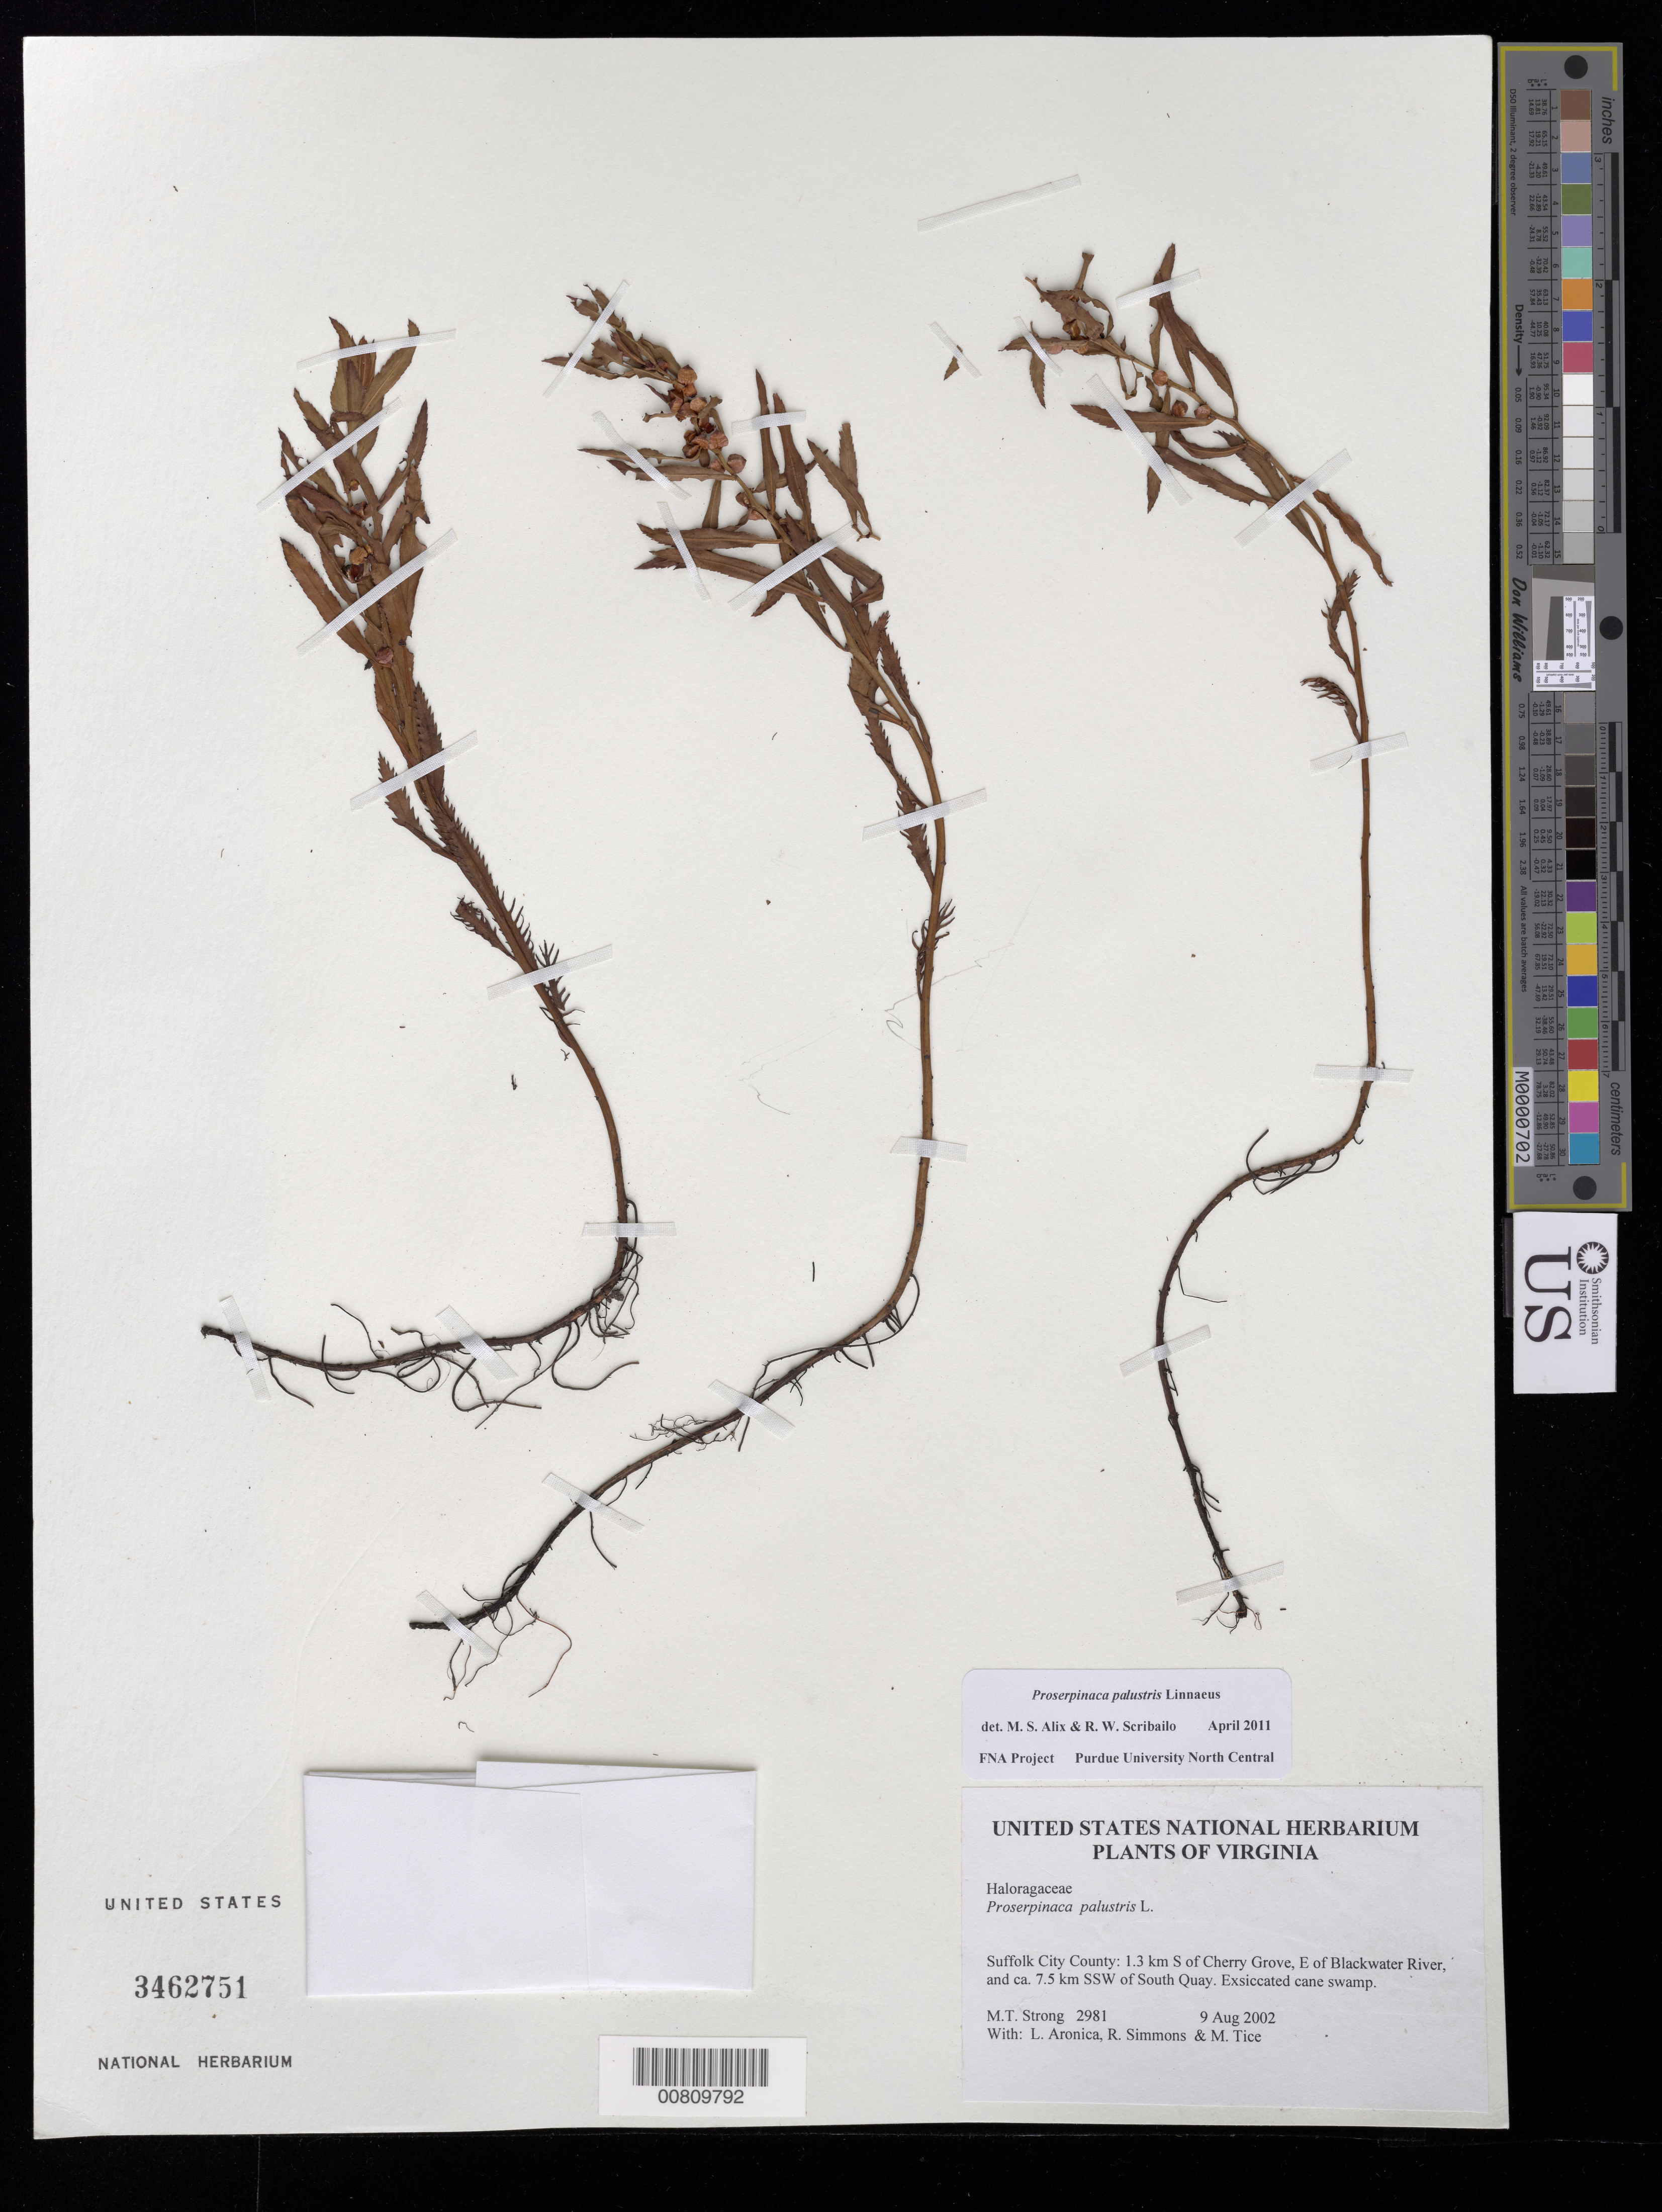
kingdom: Plantae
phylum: Tracheophyta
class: Magnoliopsida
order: Saxifragales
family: Haloragaceae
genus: Proserpinaca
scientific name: Proserpinaca palustris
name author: L.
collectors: M. T. Strong, L. Aronica, R. Simmons & M. Tice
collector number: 2981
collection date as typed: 09 Aug 2002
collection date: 2002-08-09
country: United States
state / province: Virginia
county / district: City of Suffolk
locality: S of Cherry Grove, E of Blackwater River, SSW of South Quay.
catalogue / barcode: US 3462751